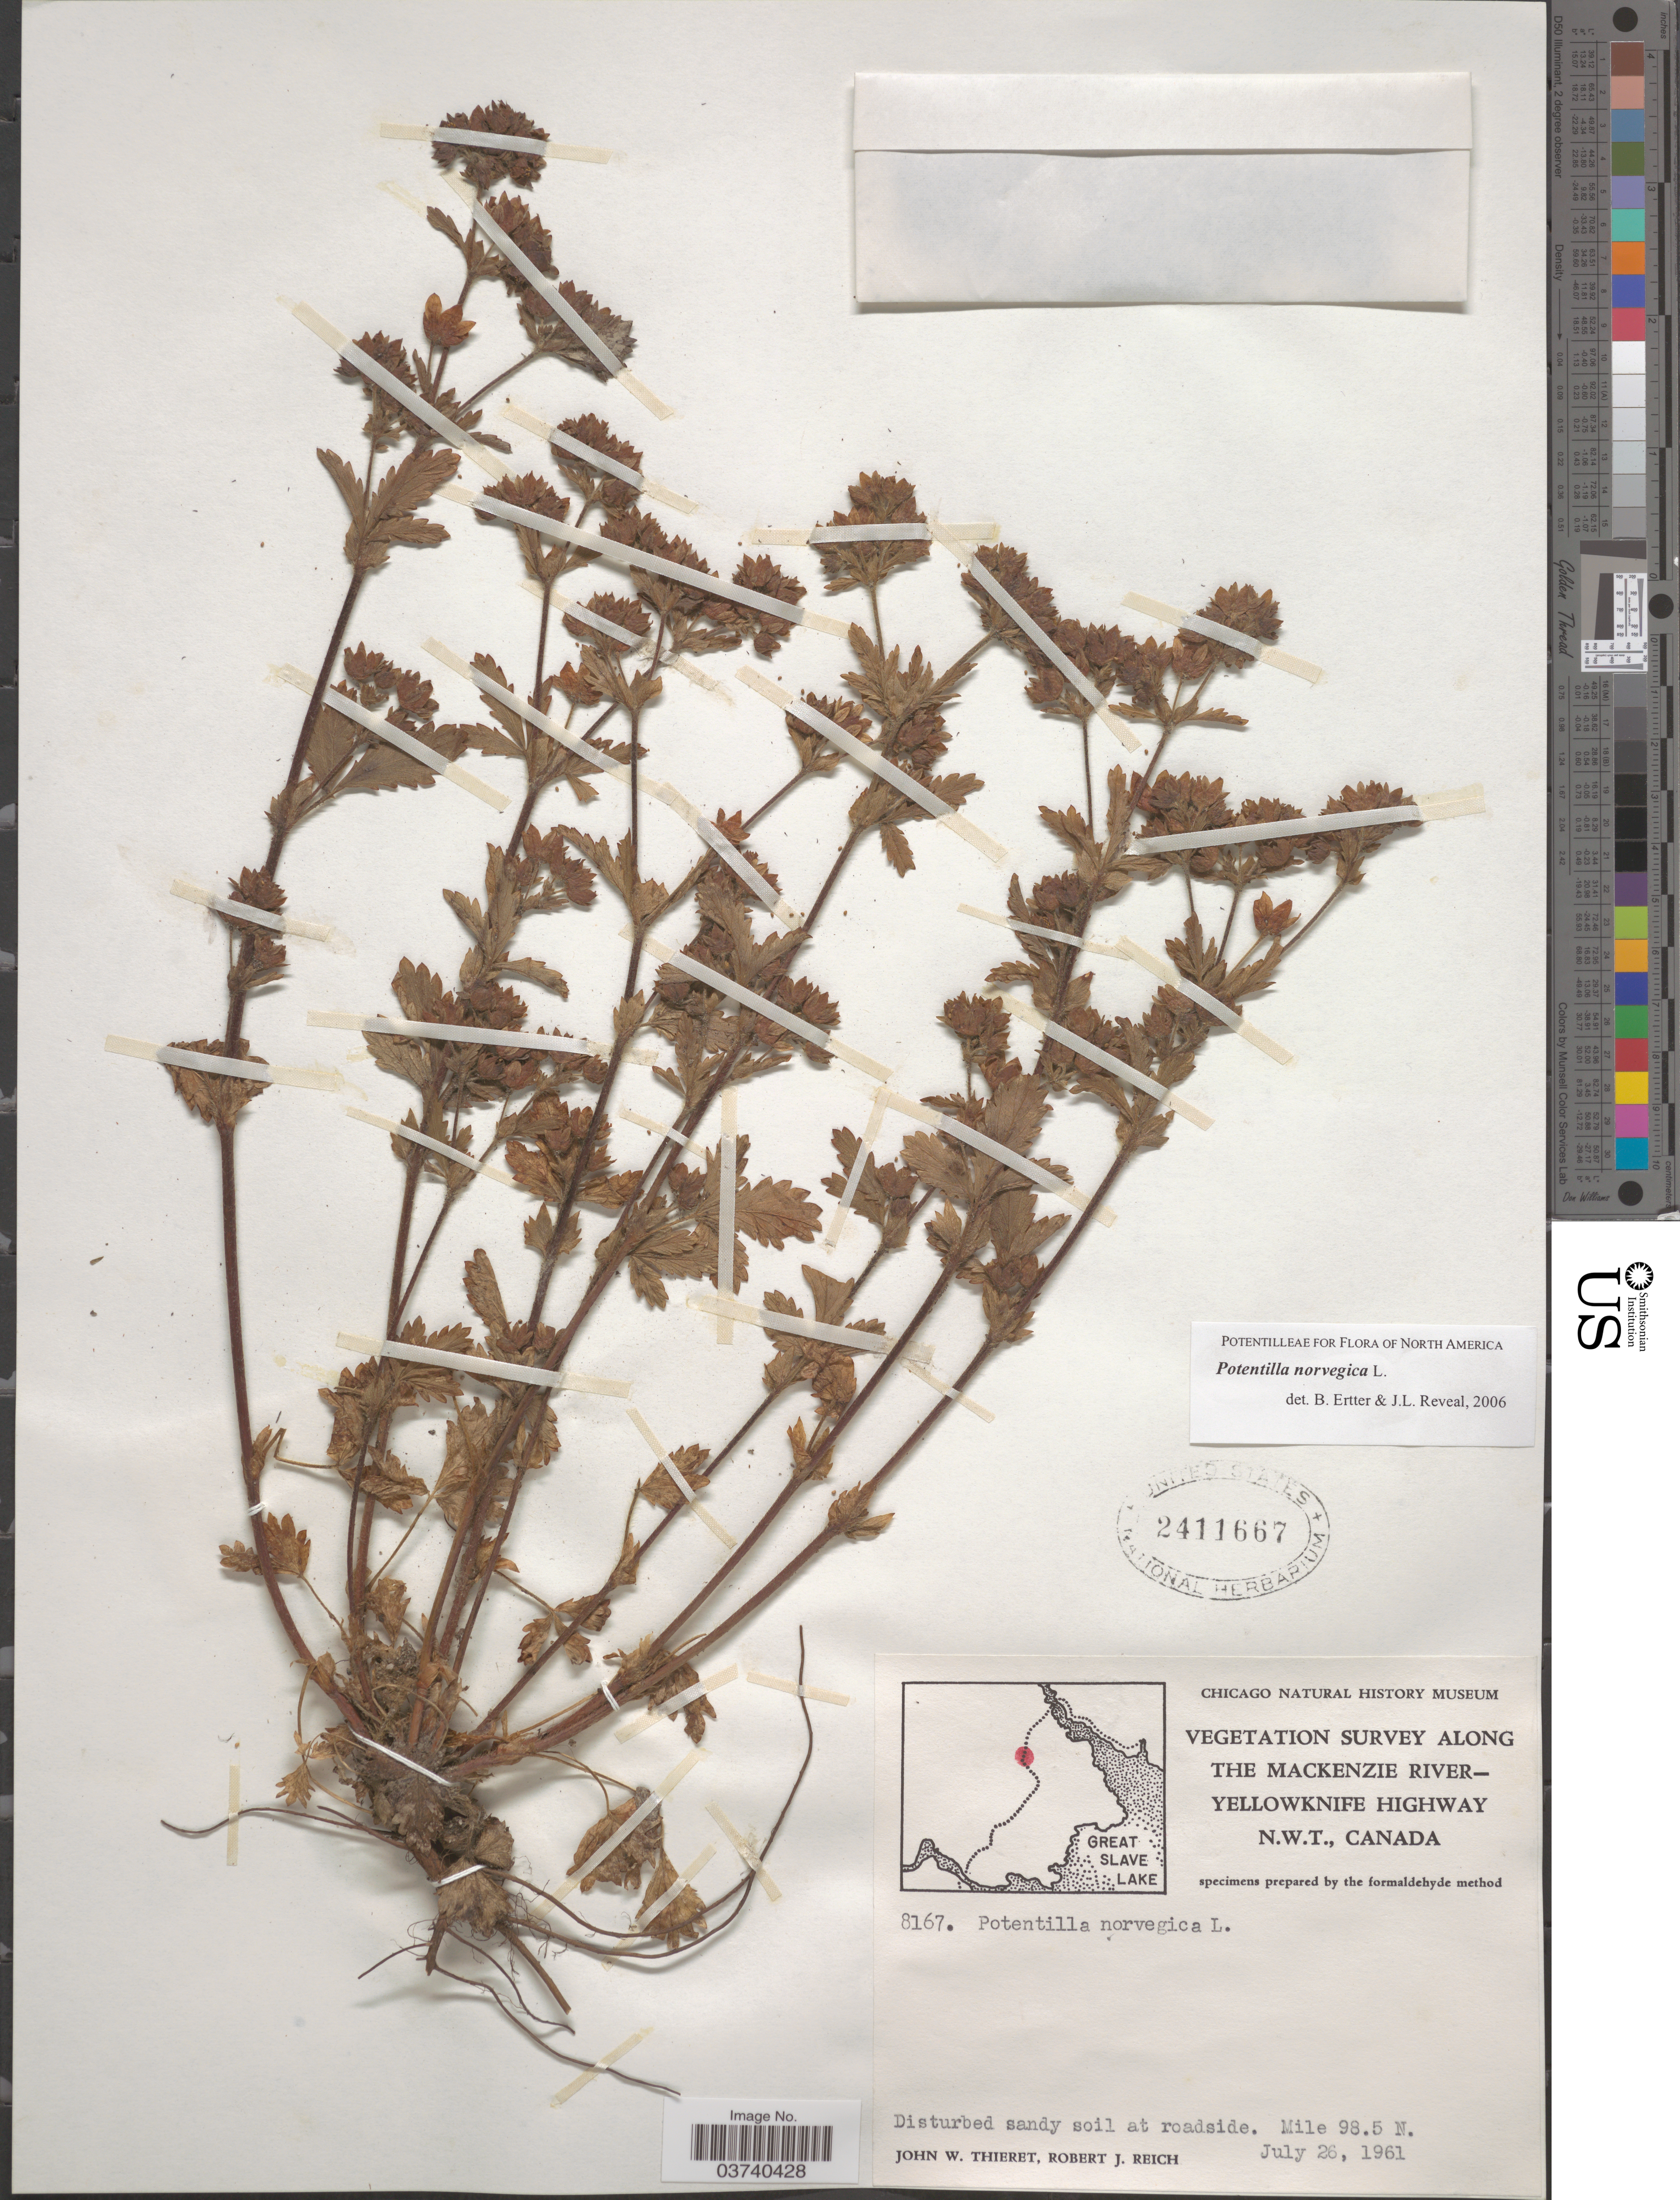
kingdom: Plantae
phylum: Tracheophyta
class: Magnoliopsida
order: Rosales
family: Rosaceae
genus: Potentilla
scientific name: Potentilla norvegica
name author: L.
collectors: J. W. Thieret & R. Reich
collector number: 8167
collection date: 1961-07-26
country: Canada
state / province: Northwest Territories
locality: Along the Mackenzie River - Yellowknife Highway. Mile 98.5 N.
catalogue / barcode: US 2411667